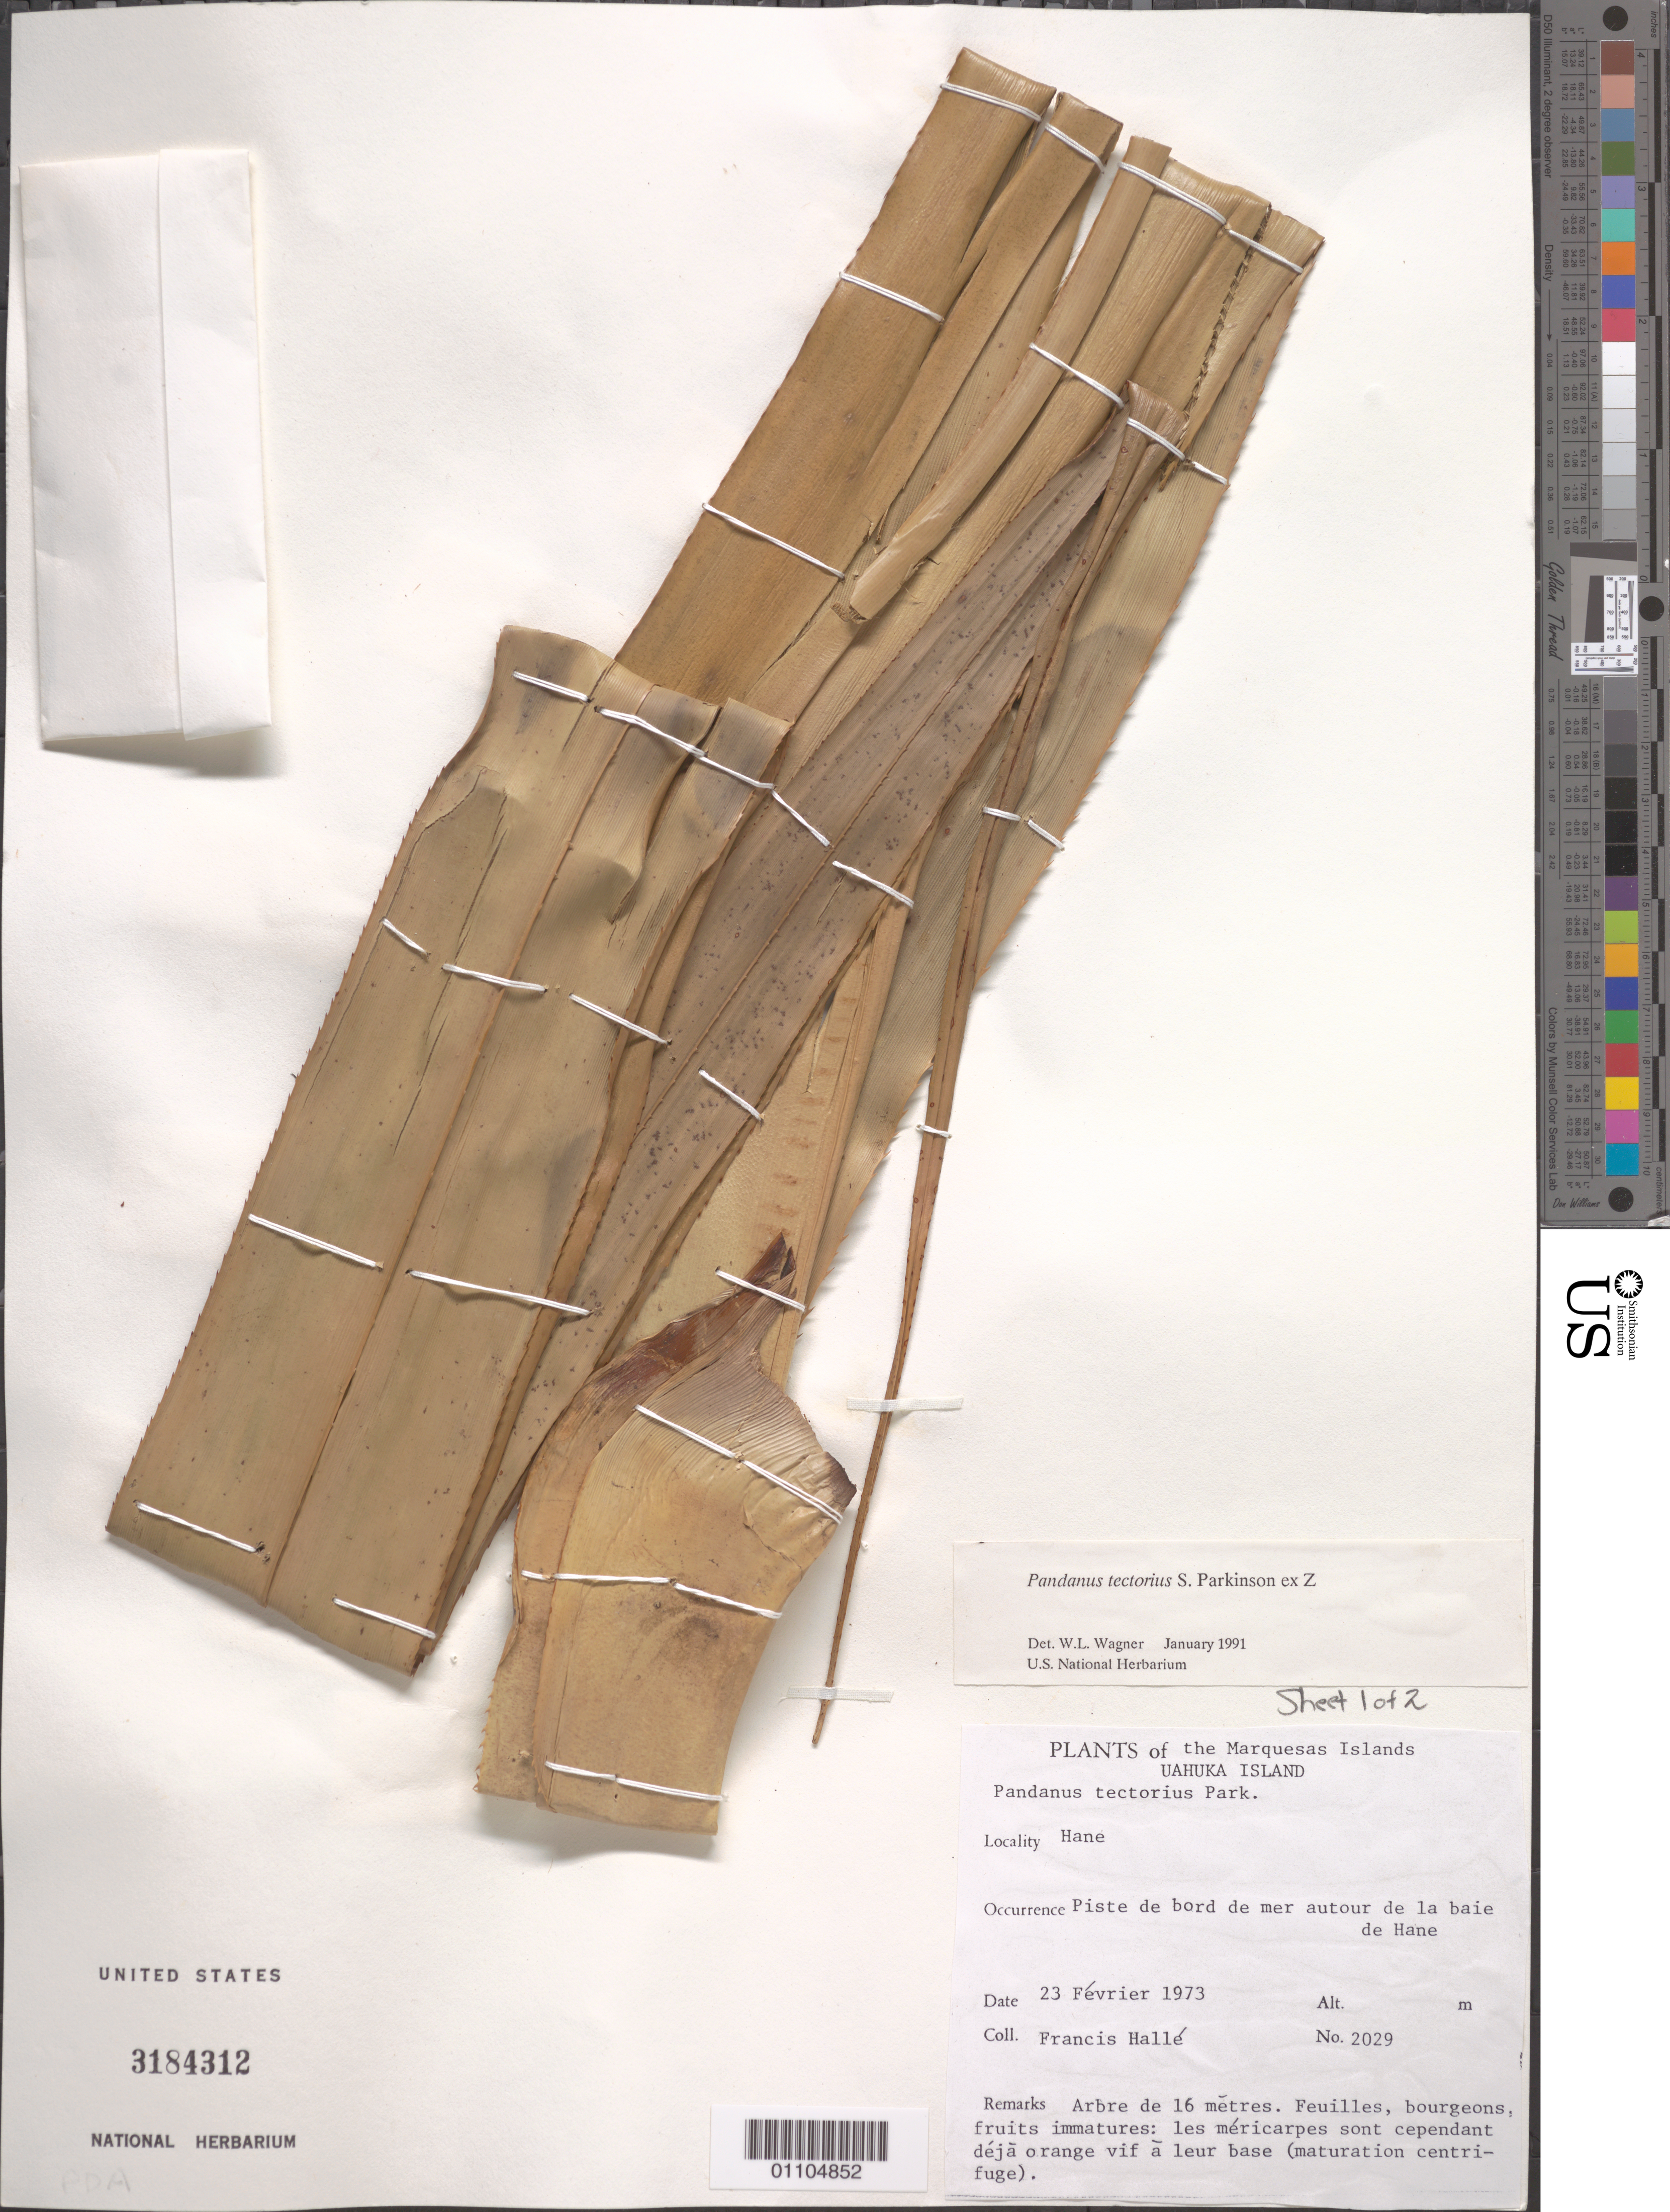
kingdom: Plantae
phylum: Tracheophyta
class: Liliopsida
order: Pandanales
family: Pandanaceae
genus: Pandanus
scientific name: Pandanus tectorius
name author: Parkinson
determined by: Wagner, W. L., (BOT), Smithsonian Institution - National Museum of Natural History (UNITED STATES)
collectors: F. Hallé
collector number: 2029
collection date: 1973-02-23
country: French Polynesia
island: Ua Huka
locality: Hane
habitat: Piste de bord de mer autour de la baie de Hane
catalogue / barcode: US 3184312